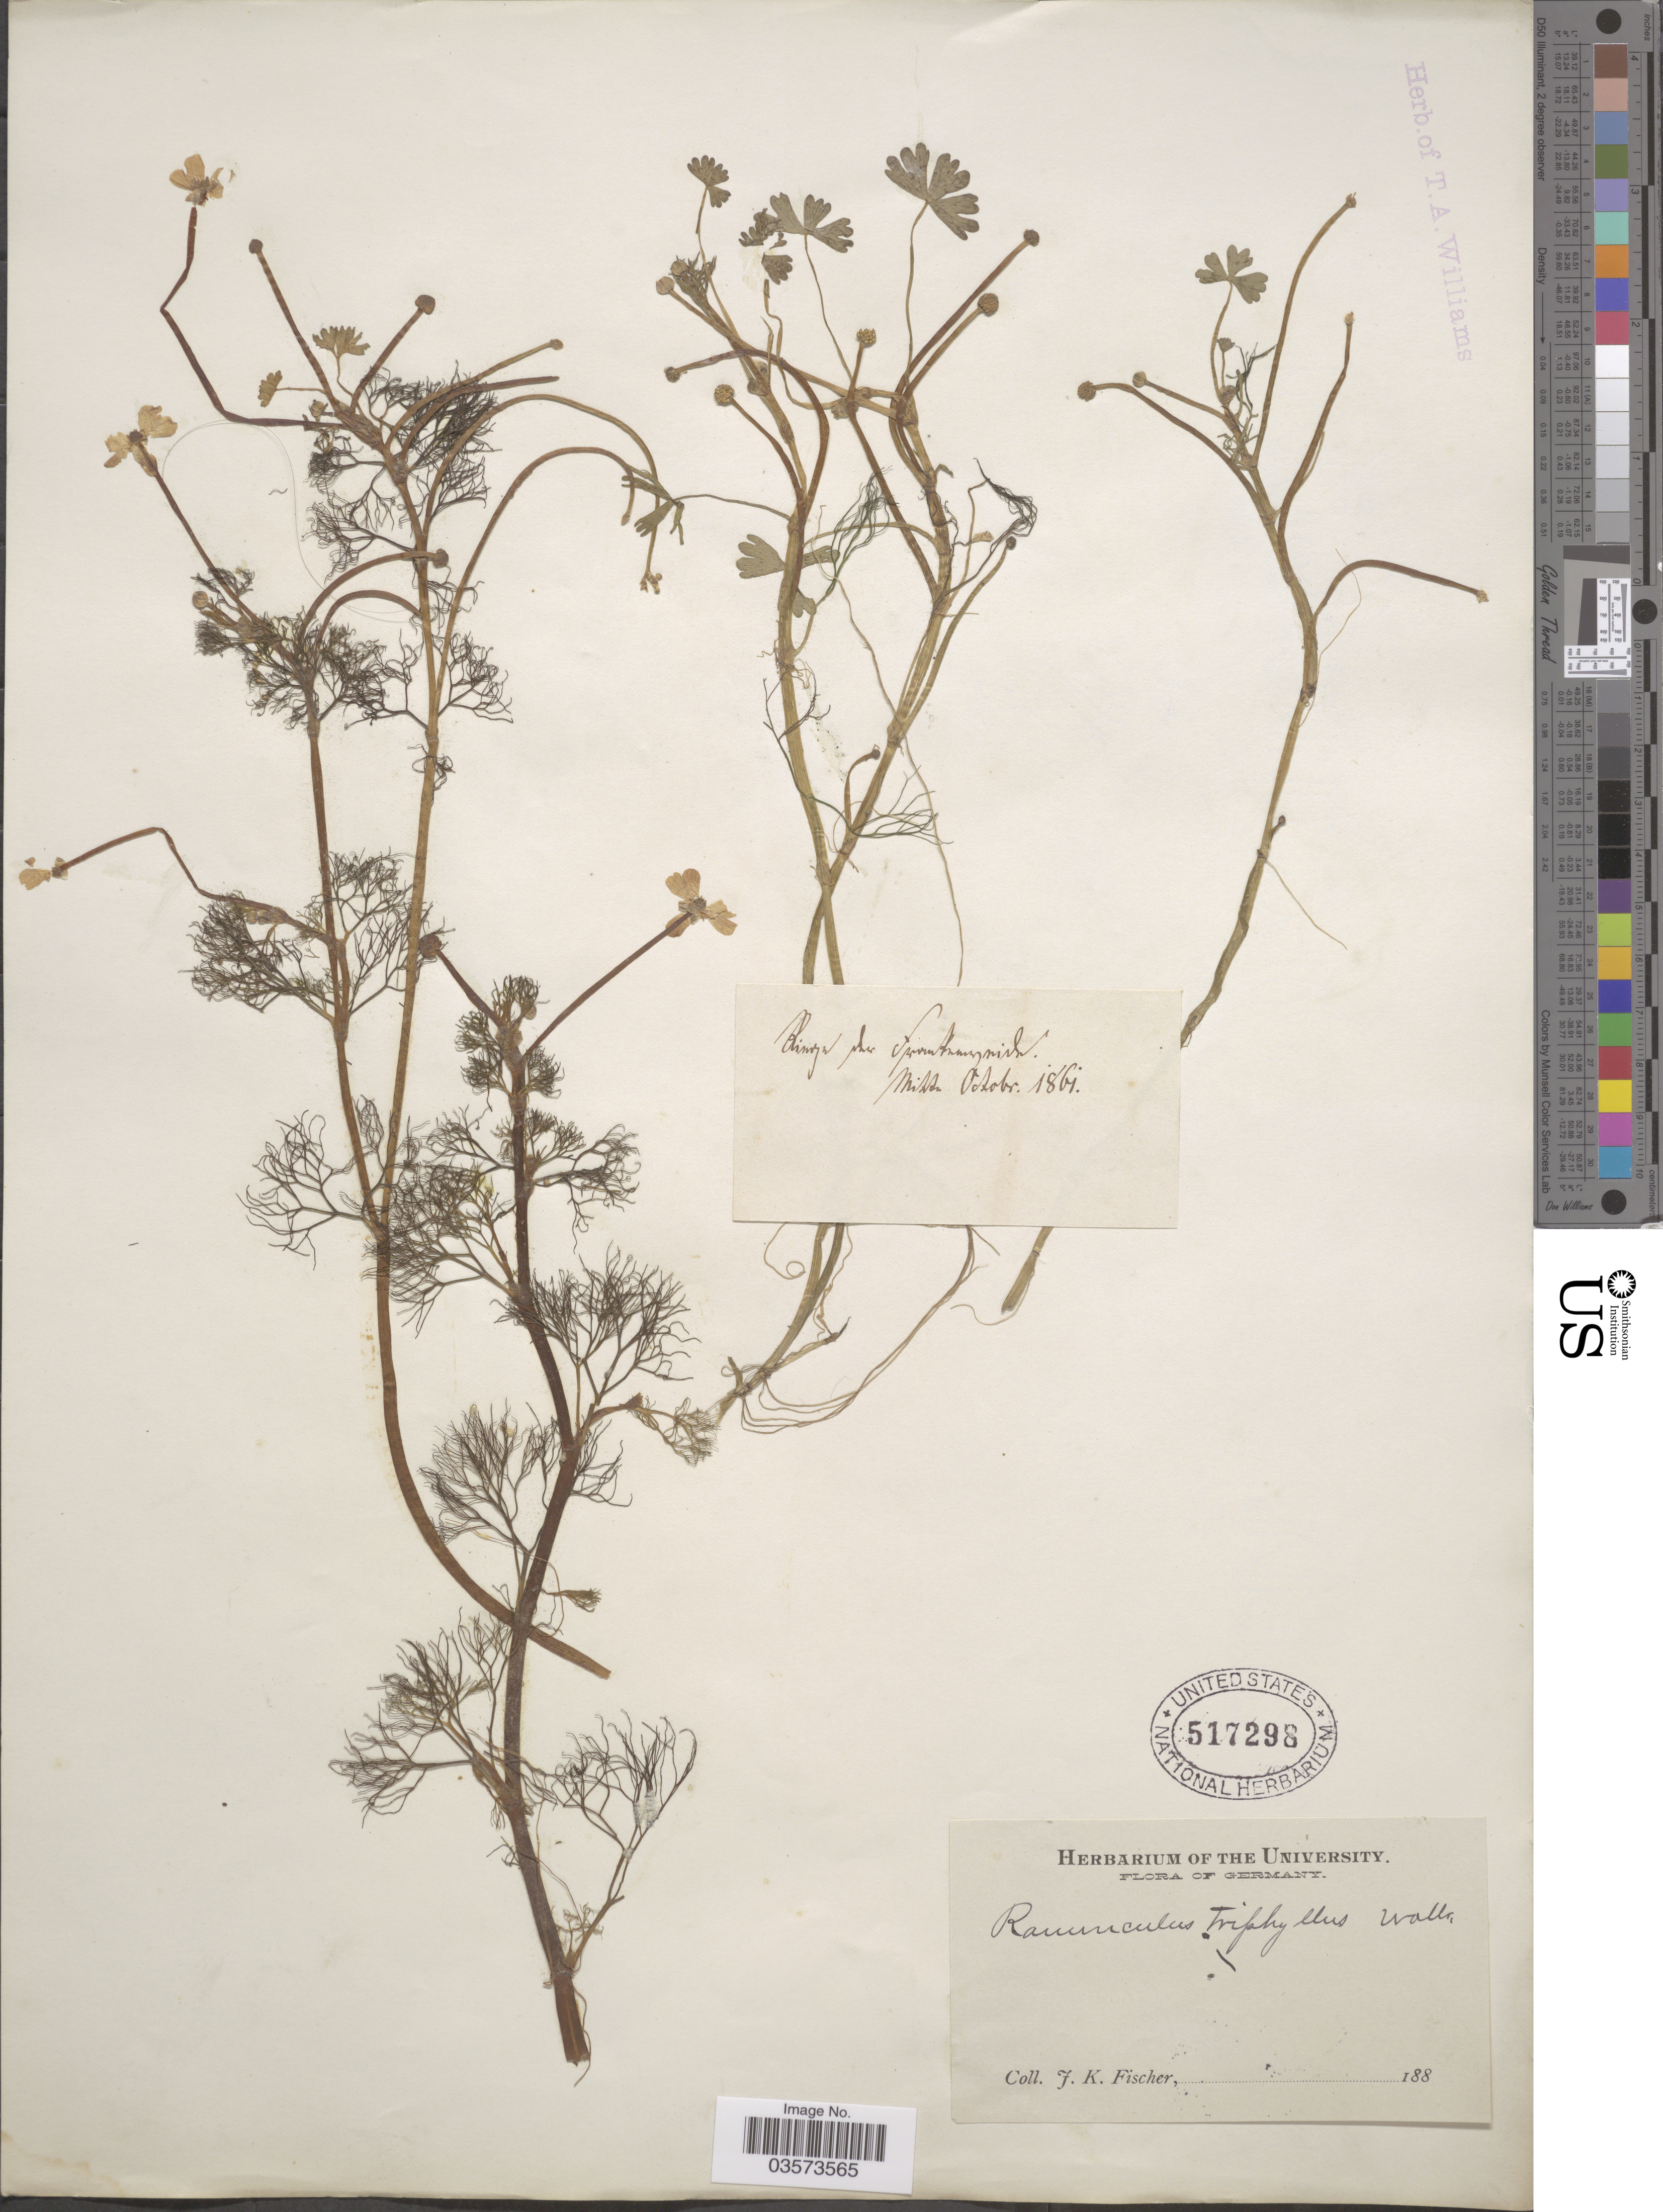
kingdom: Plantae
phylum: Tracheophyta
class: Magnoliopsida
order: Ranunculales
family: Ranunculaceae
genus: Ranunculus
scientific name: Ranunculus trichophyllus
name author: Chaix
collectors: J. Fischer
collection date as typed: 188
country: Germany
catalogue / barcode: US 517298